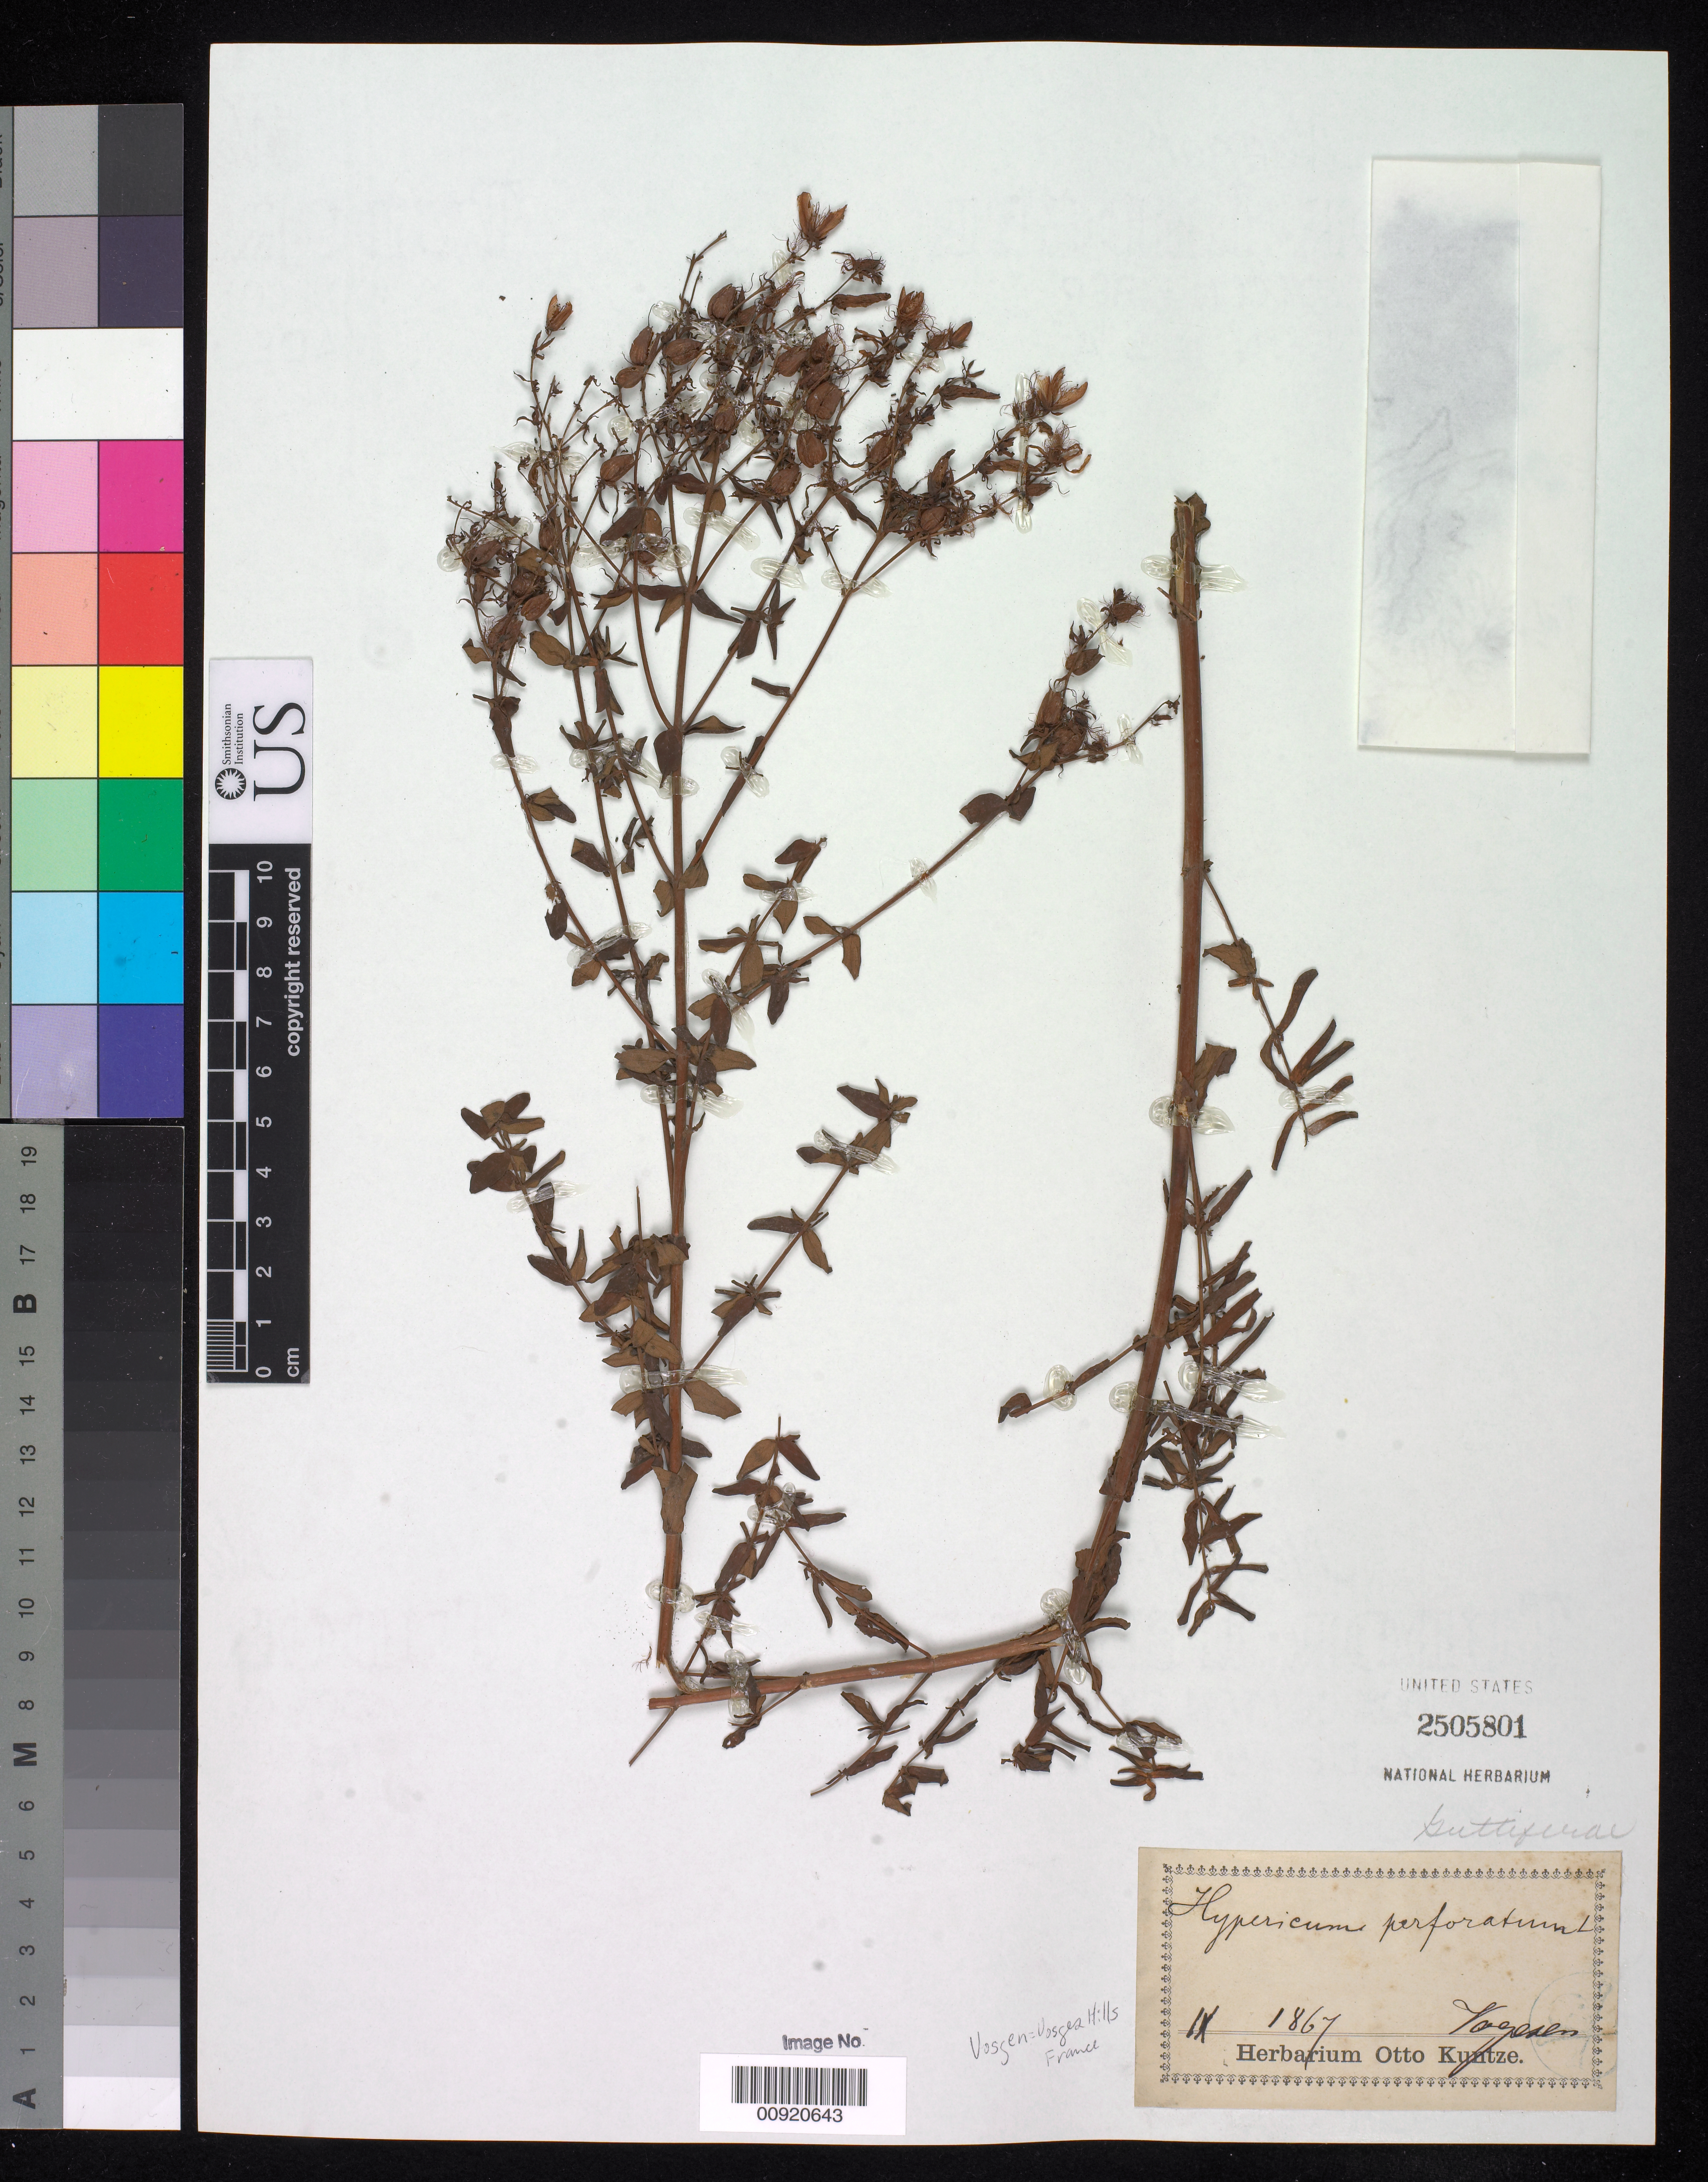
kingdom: Plantae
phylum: Tracheophyta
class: Magnoliopsida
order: Malpighiales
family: Hypericaceae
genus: Hypericum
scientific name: Hypericum perforatum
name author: L.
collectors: C.E.O. Kuntze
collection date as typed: Nov 1867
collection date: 1867-11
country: France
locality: Vosgen [Vosges Hills]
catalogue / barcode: US 2505801